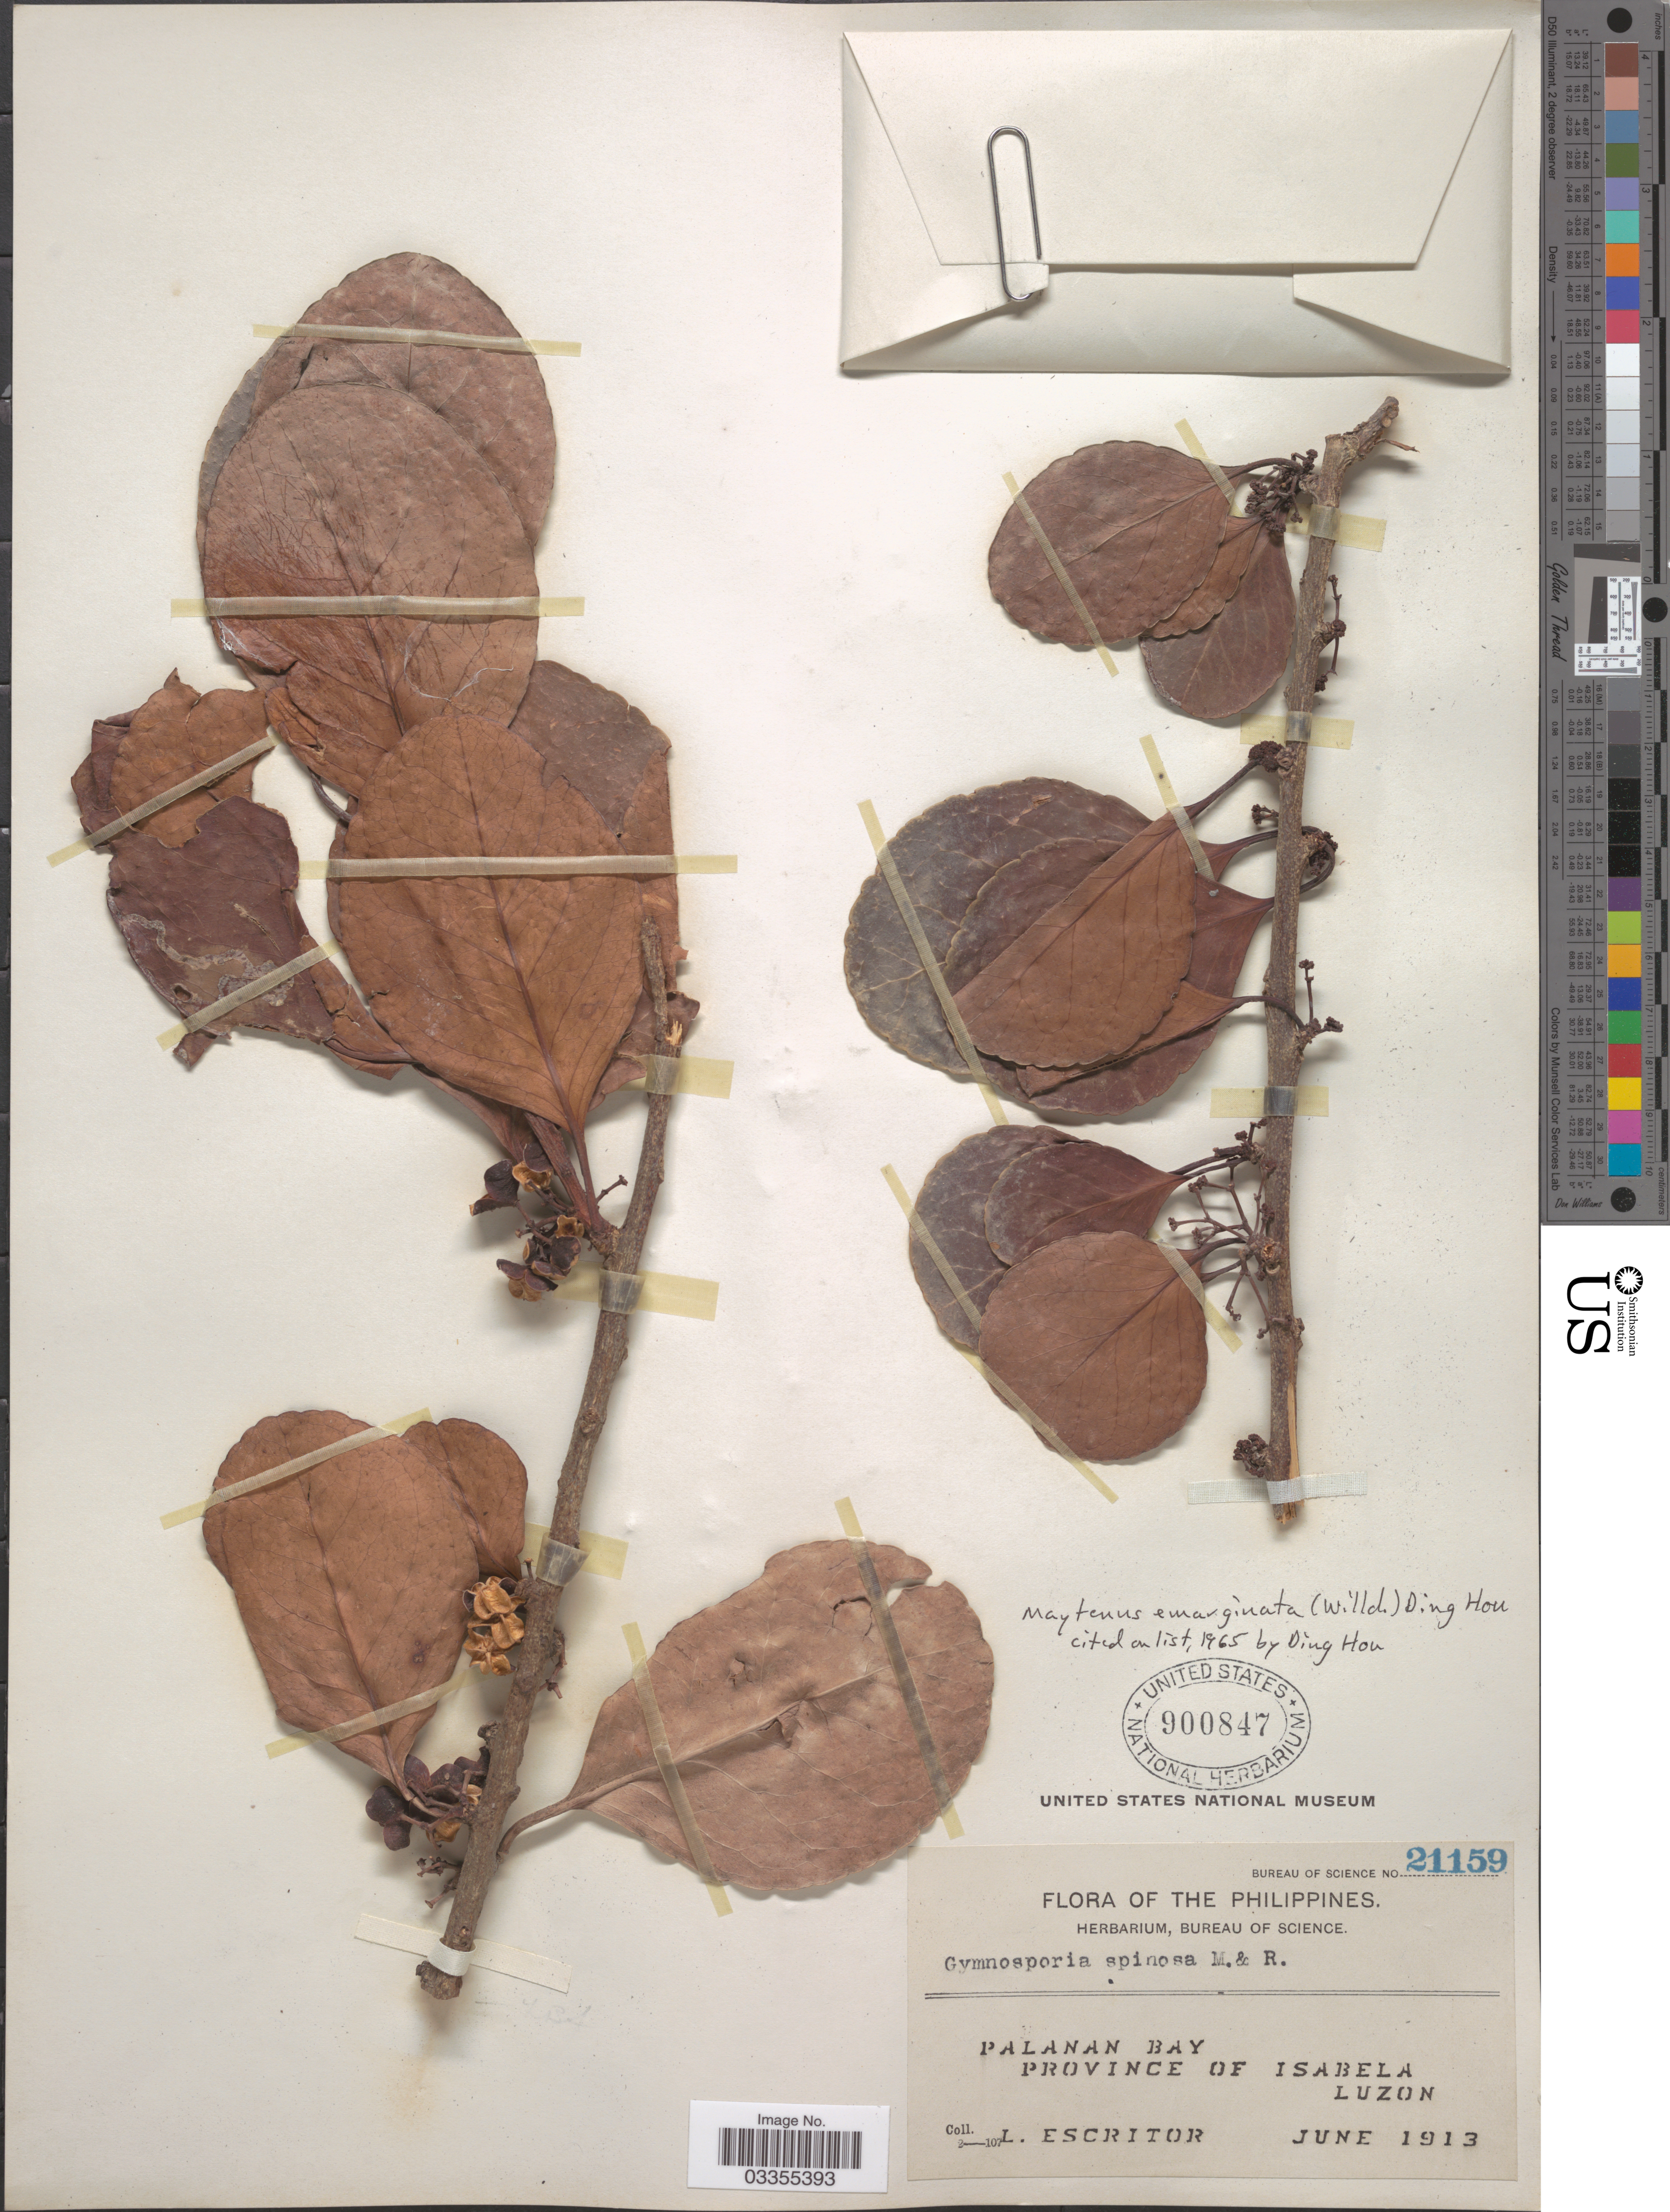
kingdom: Plantae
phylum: Tracheophyta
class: Magnoliopsida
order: Celastrales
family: Celastraceae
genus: Gymnosporia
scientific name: Gymnosporia trilocularis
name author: Hayata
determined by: Strong, Mark T., (BOT), Smithsonian Institution - National Museum of Natural History (UNITED STATES)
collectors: L. Escritor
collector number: Bureau of Science 21159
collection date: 1913-06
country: Philippines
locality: Palanan Bay, Province of Isabela, Luzon.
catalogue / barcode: US 900847